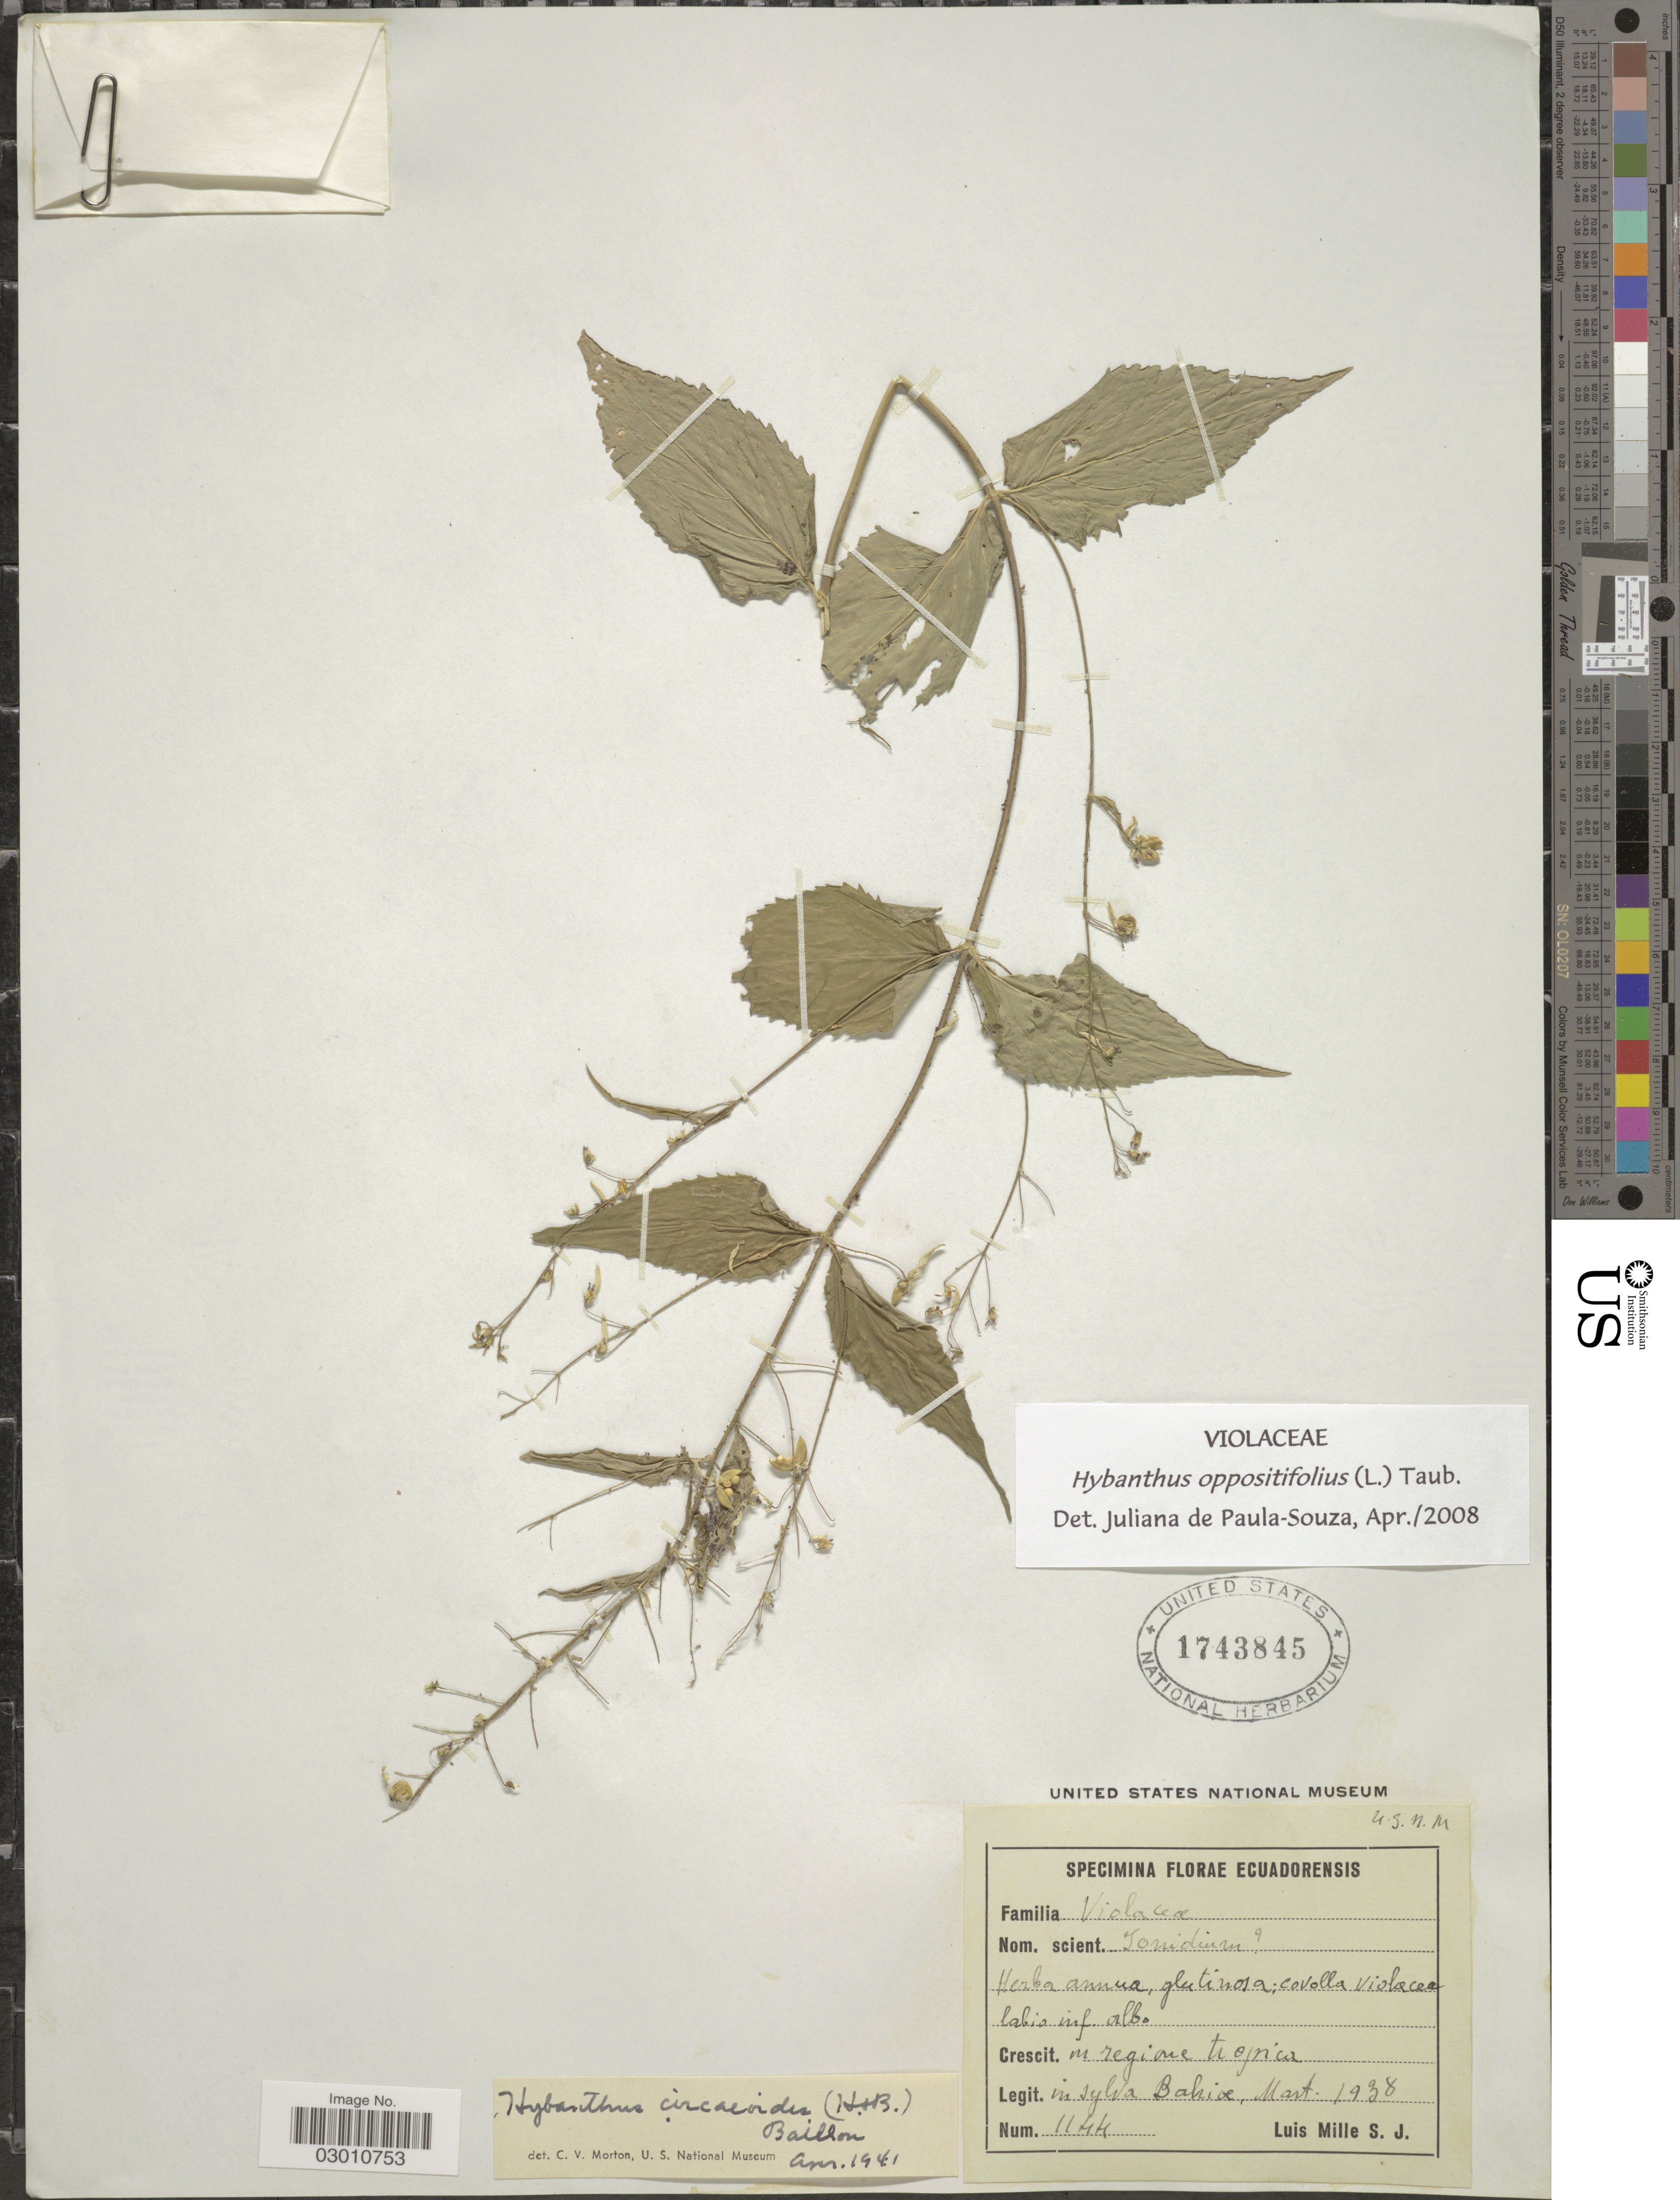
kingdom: Plantae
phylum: Tracheophyta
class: Magnoliopsida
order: Malpighiales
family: Violaceae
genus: Pombalia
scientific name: Pombalia oppositifolia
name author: (L.) Paula-Souza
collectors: L. Mille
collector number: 1144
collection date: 1938-03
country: Ecuador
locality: Crescit. in regione tropica, in sylva Bahiae.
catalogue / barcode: US 1743845